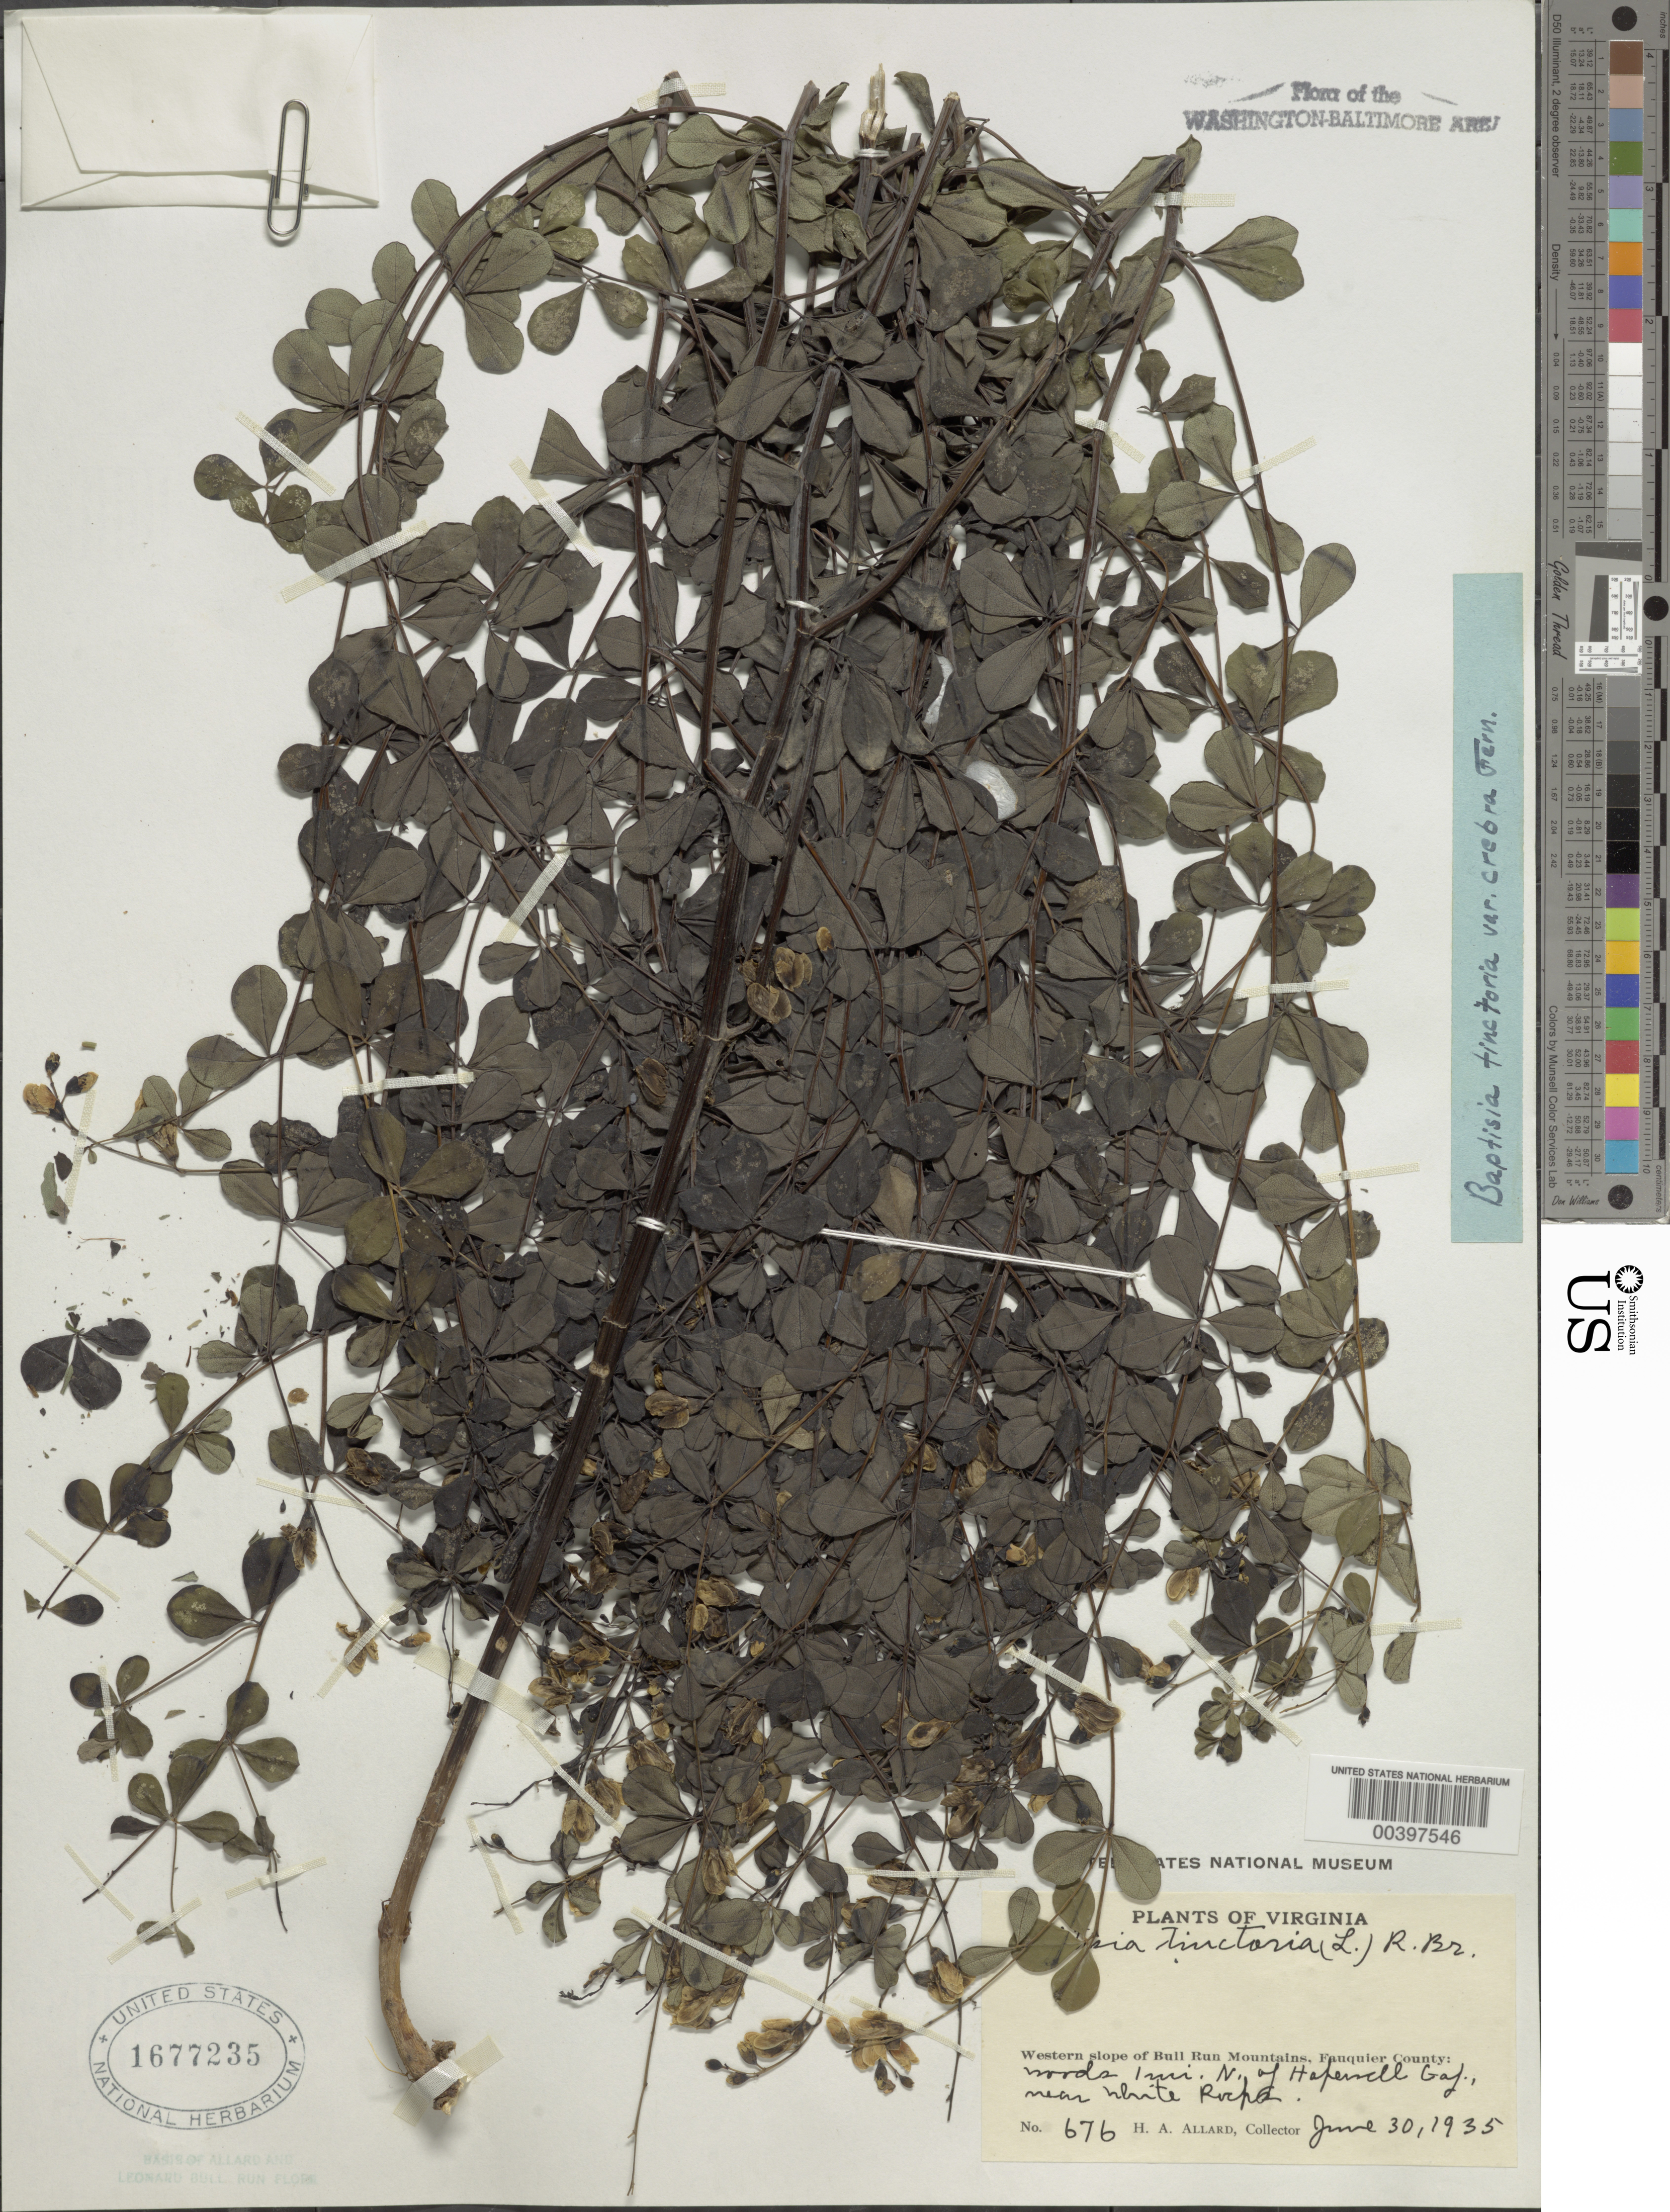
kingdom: Plantae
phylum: Tracheophyta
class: Magnoliopsida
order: Fabales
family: Fabaceae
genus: Baptisia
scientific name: Baptisia tinctoria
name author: (L.) R. Br.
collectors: H. A. Allard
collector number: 676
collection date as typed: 30 Jun 1935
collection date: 1935-06-30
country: United States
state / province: Virginia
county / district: Fauquier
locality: North of Hopewell Gap, near White Rocks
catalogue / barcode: US 1677235